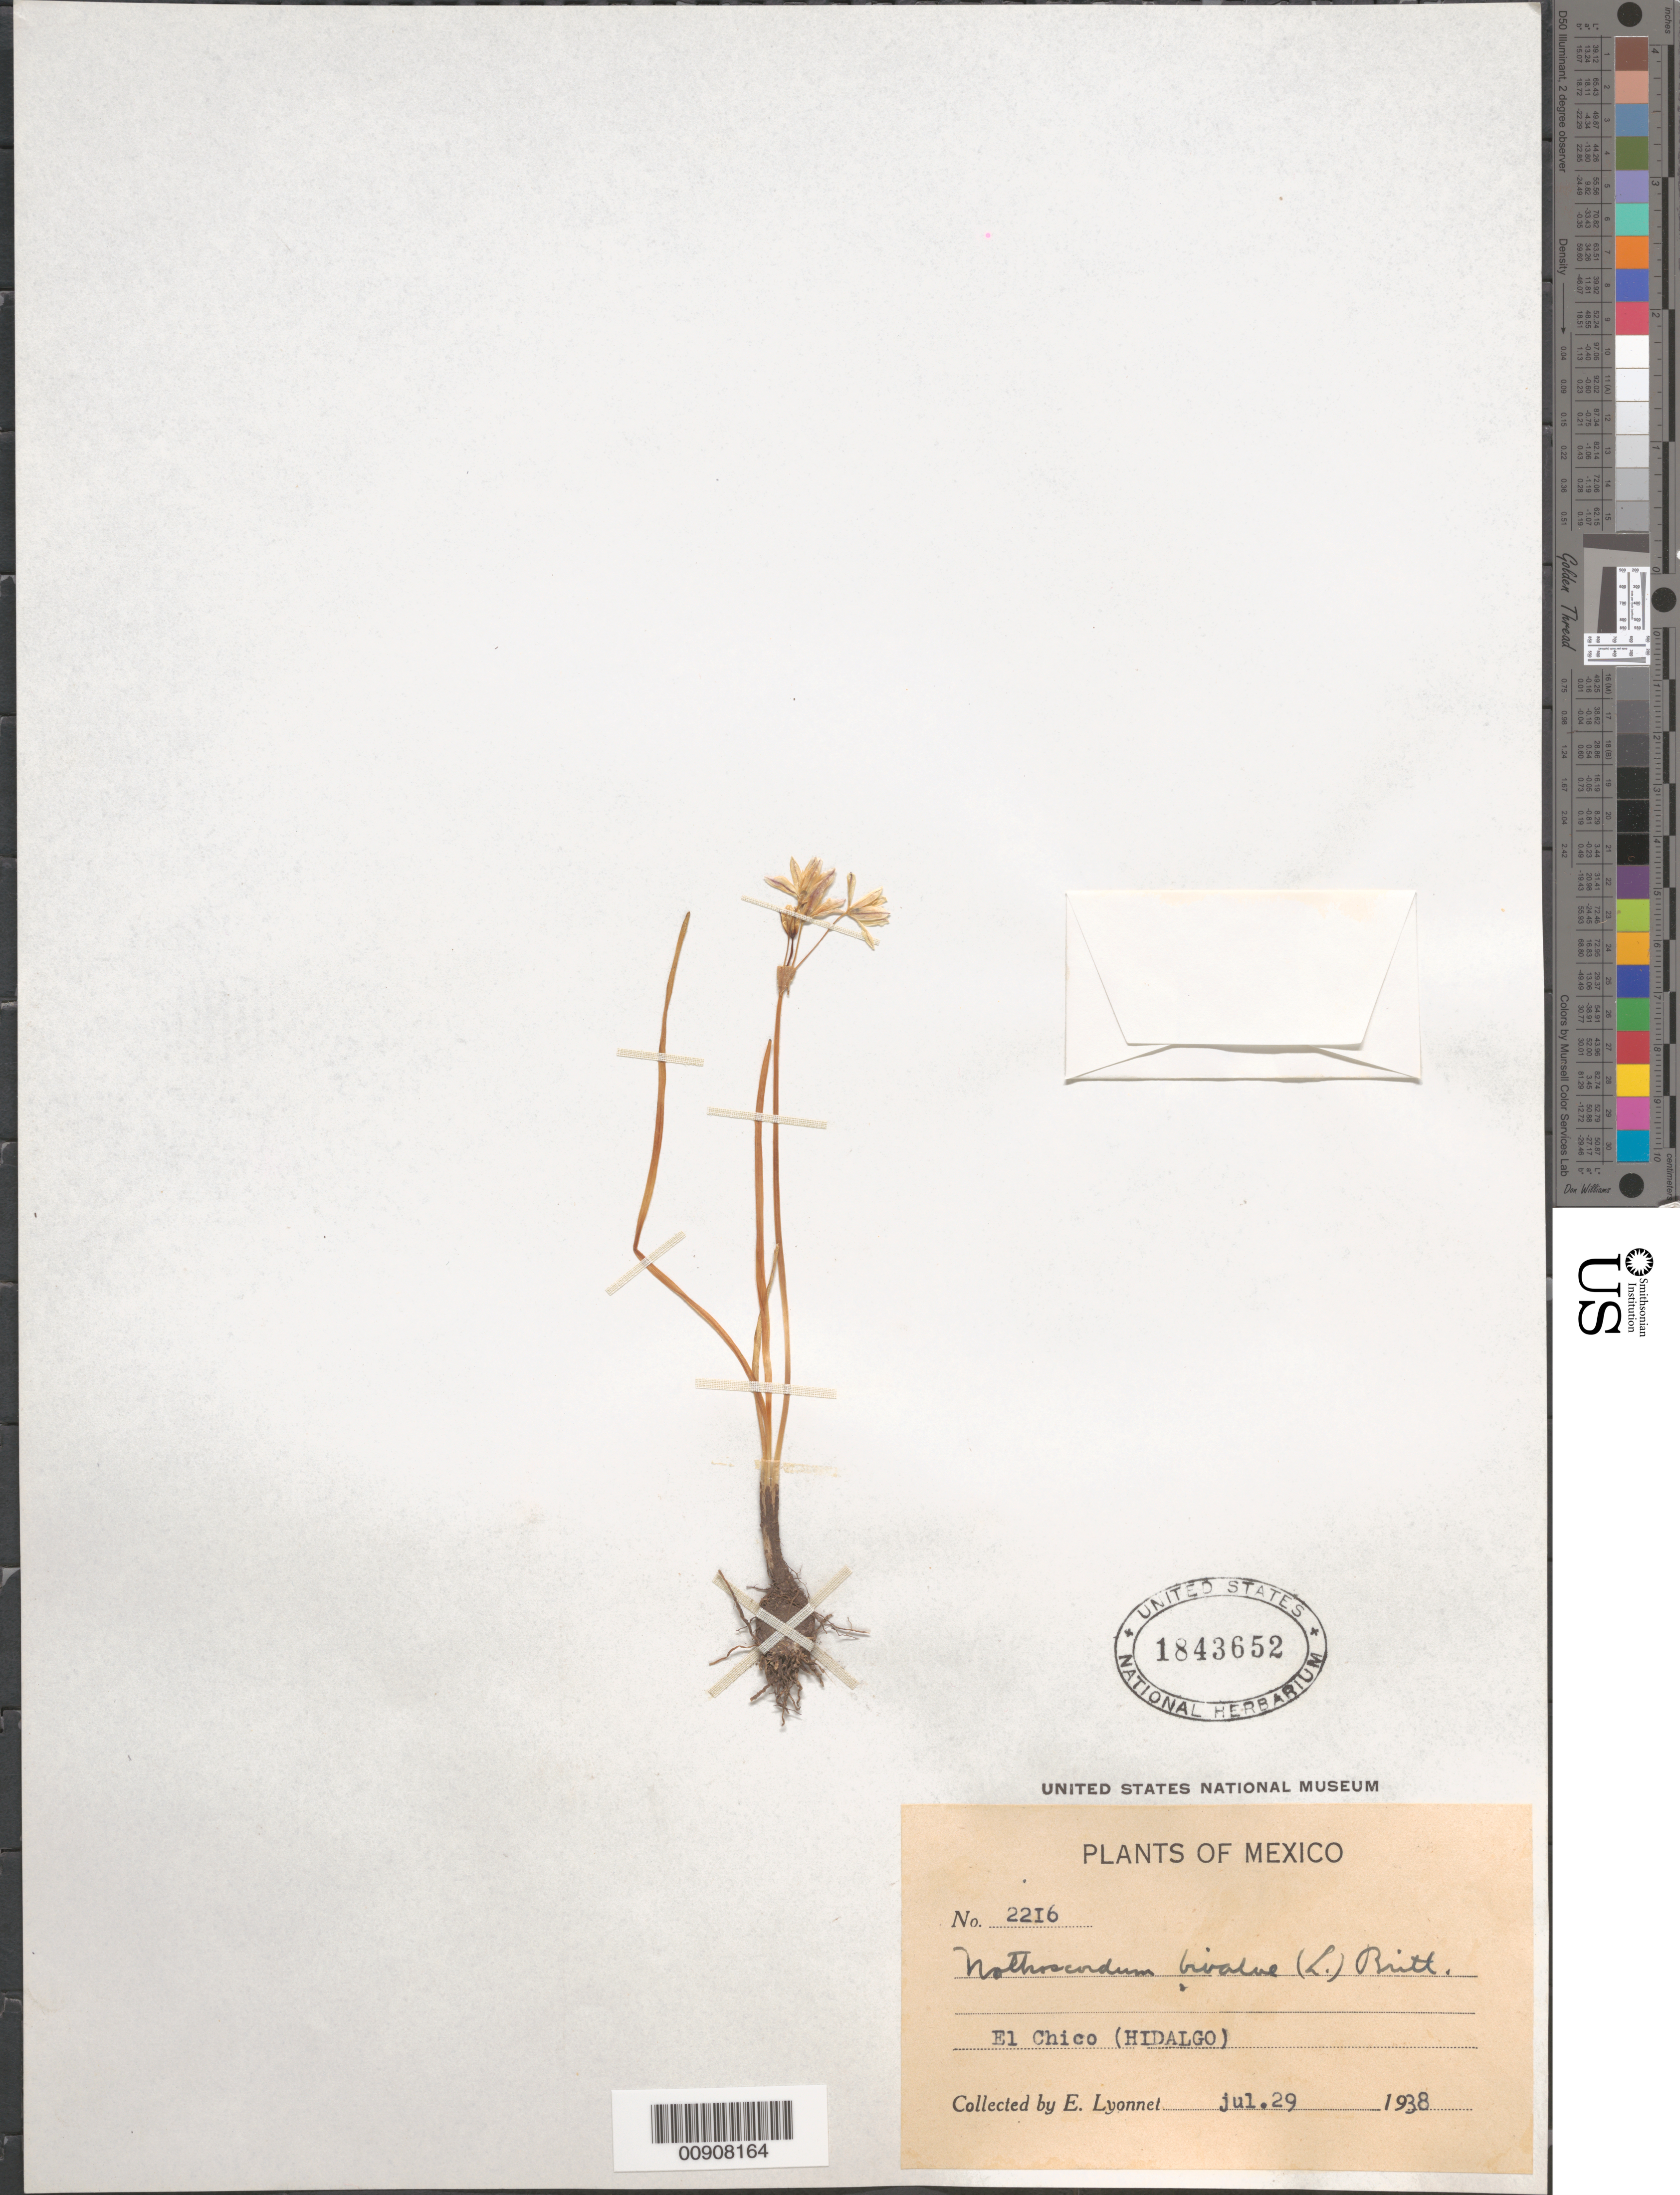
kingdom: Plantae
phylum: Tracheophyta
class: Liliopsida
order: Asparagales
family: Amaryllidaceae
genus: Nothoscordum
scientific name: Nothoscordum bivalve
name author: (L.) Britton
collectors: Bro. E. Lyonnet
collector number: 2216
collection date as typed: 29 Jul 1938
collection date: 1938-07-29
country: Mexico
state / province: Hidalgo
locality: El Chico (Hidalgo).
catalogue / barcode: US 1843652